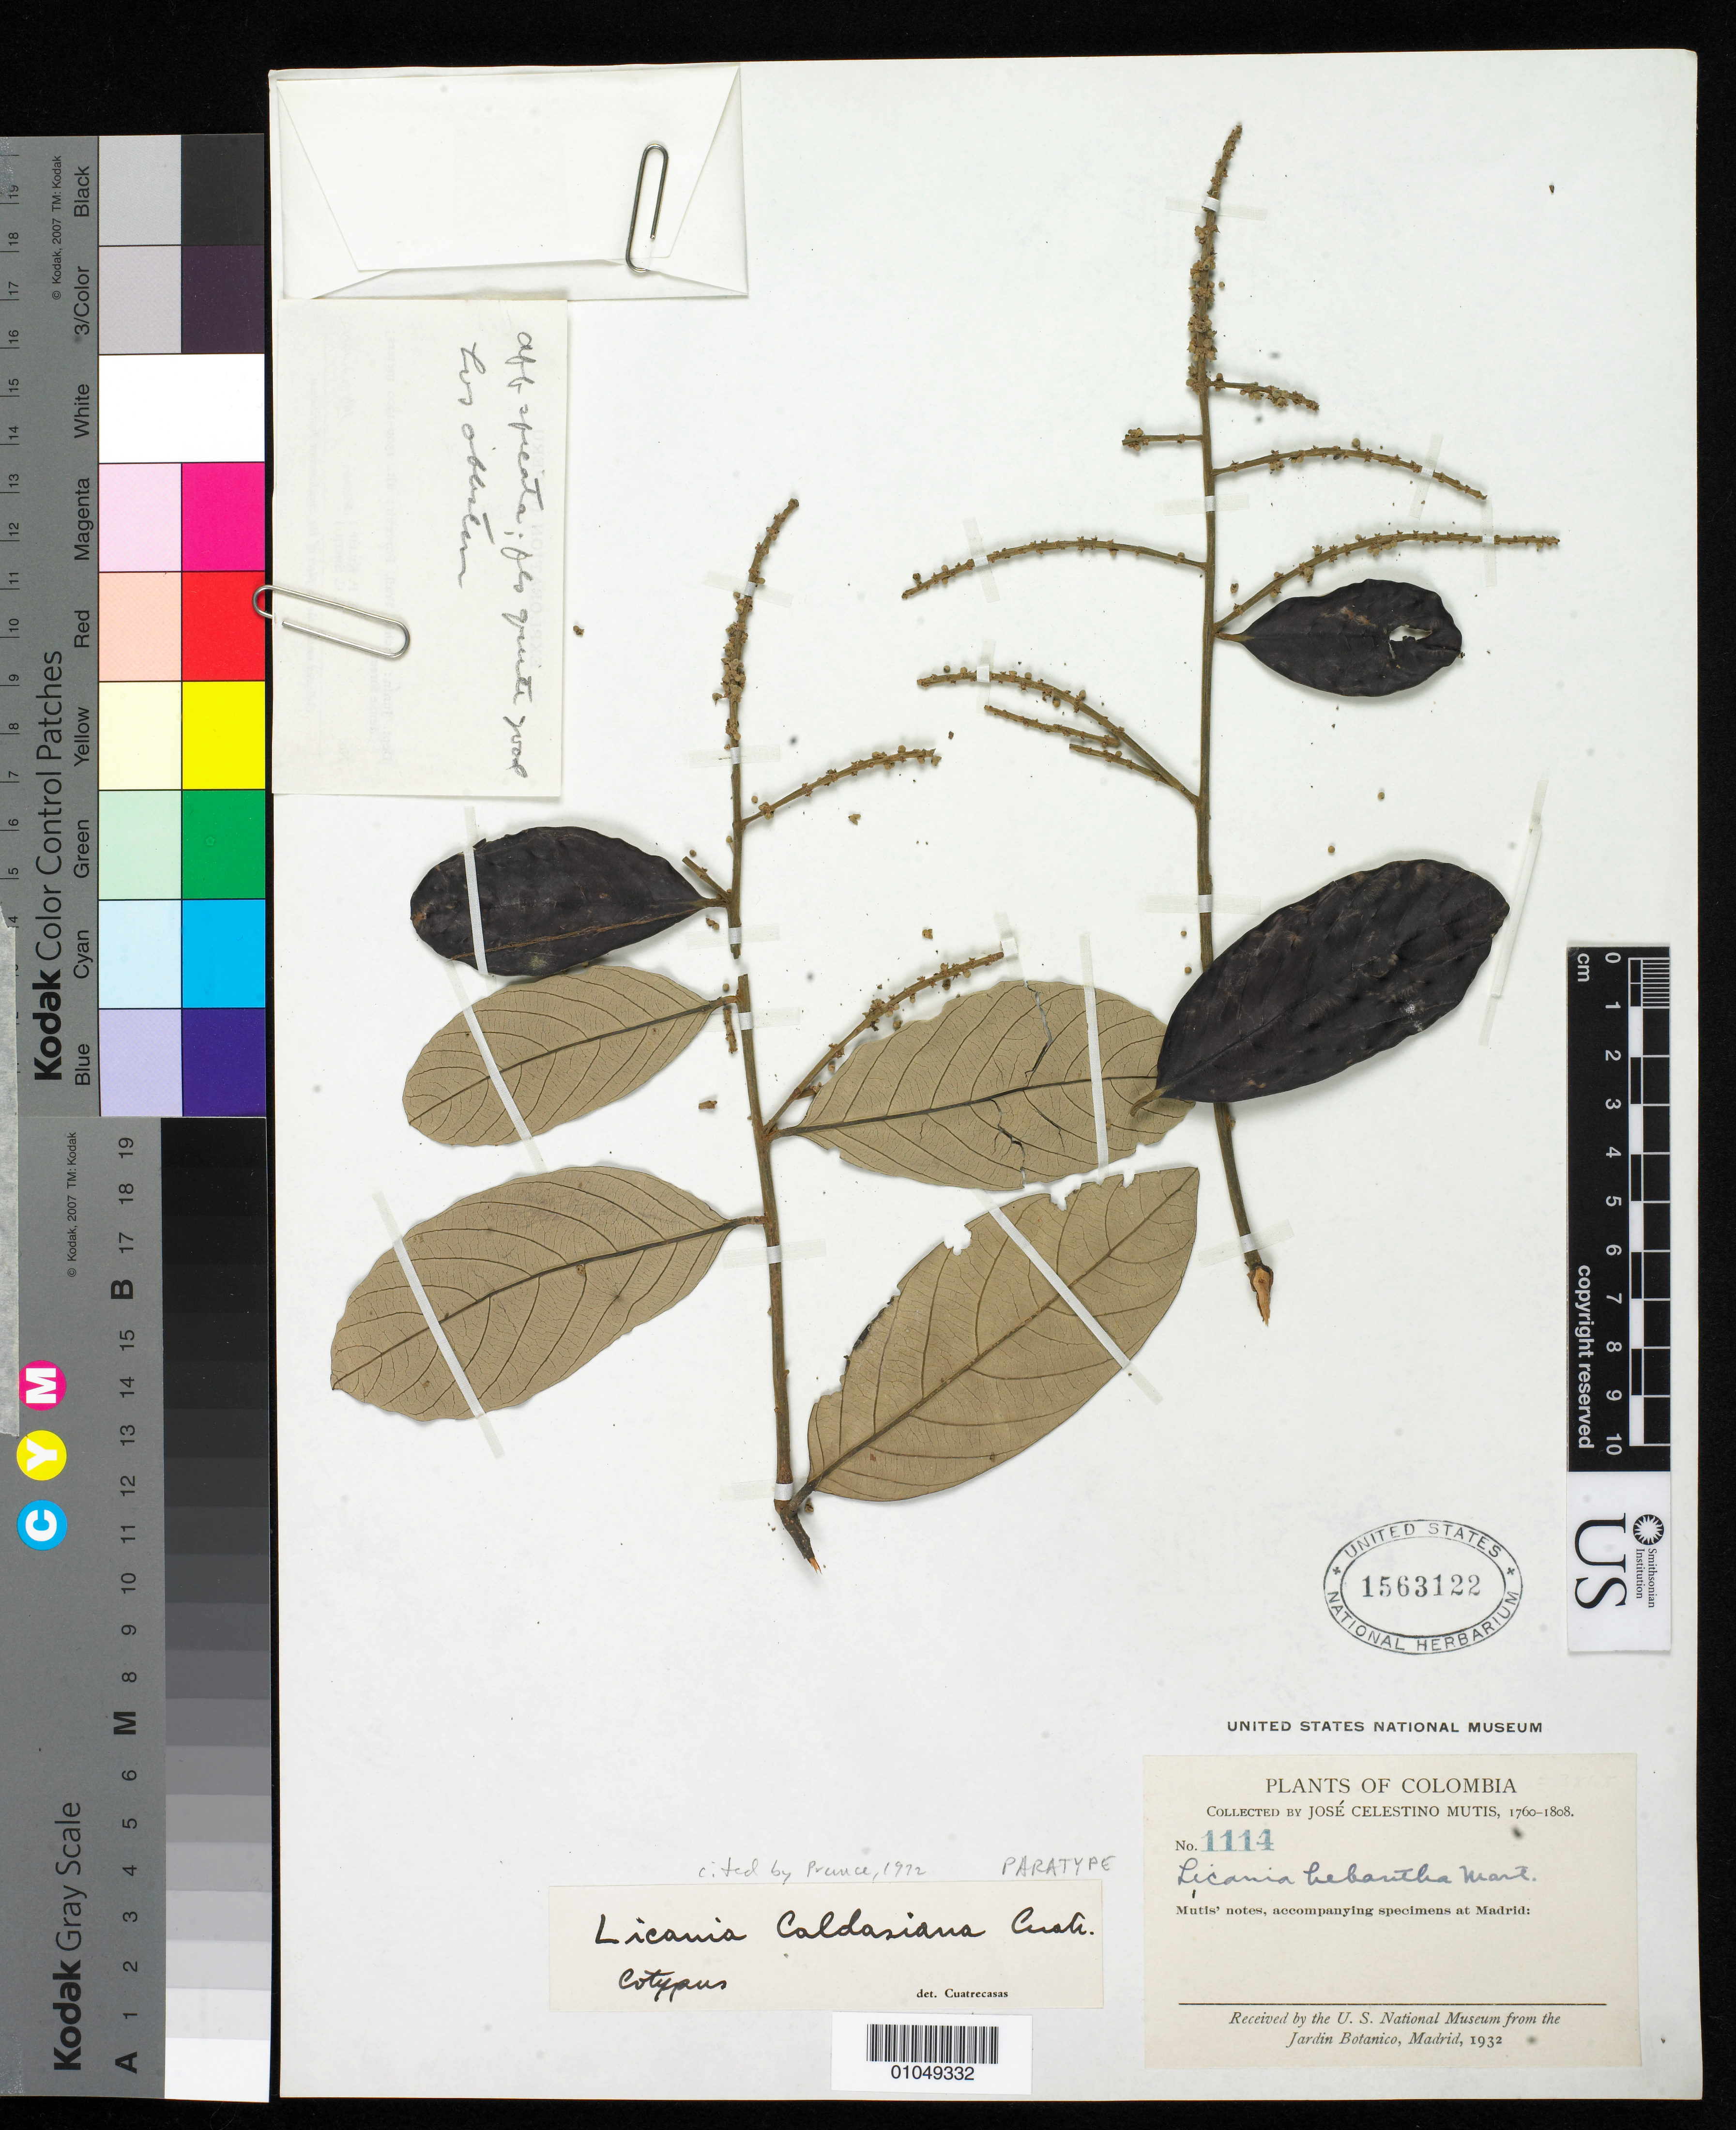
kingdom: Plantae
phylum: Tracheophyta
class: Magnoliopsida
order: Malpighiales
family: Chrysobalanaceae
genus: Licania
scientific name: Licania caldasiana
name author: Cuatrec.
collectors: J. C. B. Mutis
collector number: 1114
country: Colombia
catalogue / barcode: US 1563122